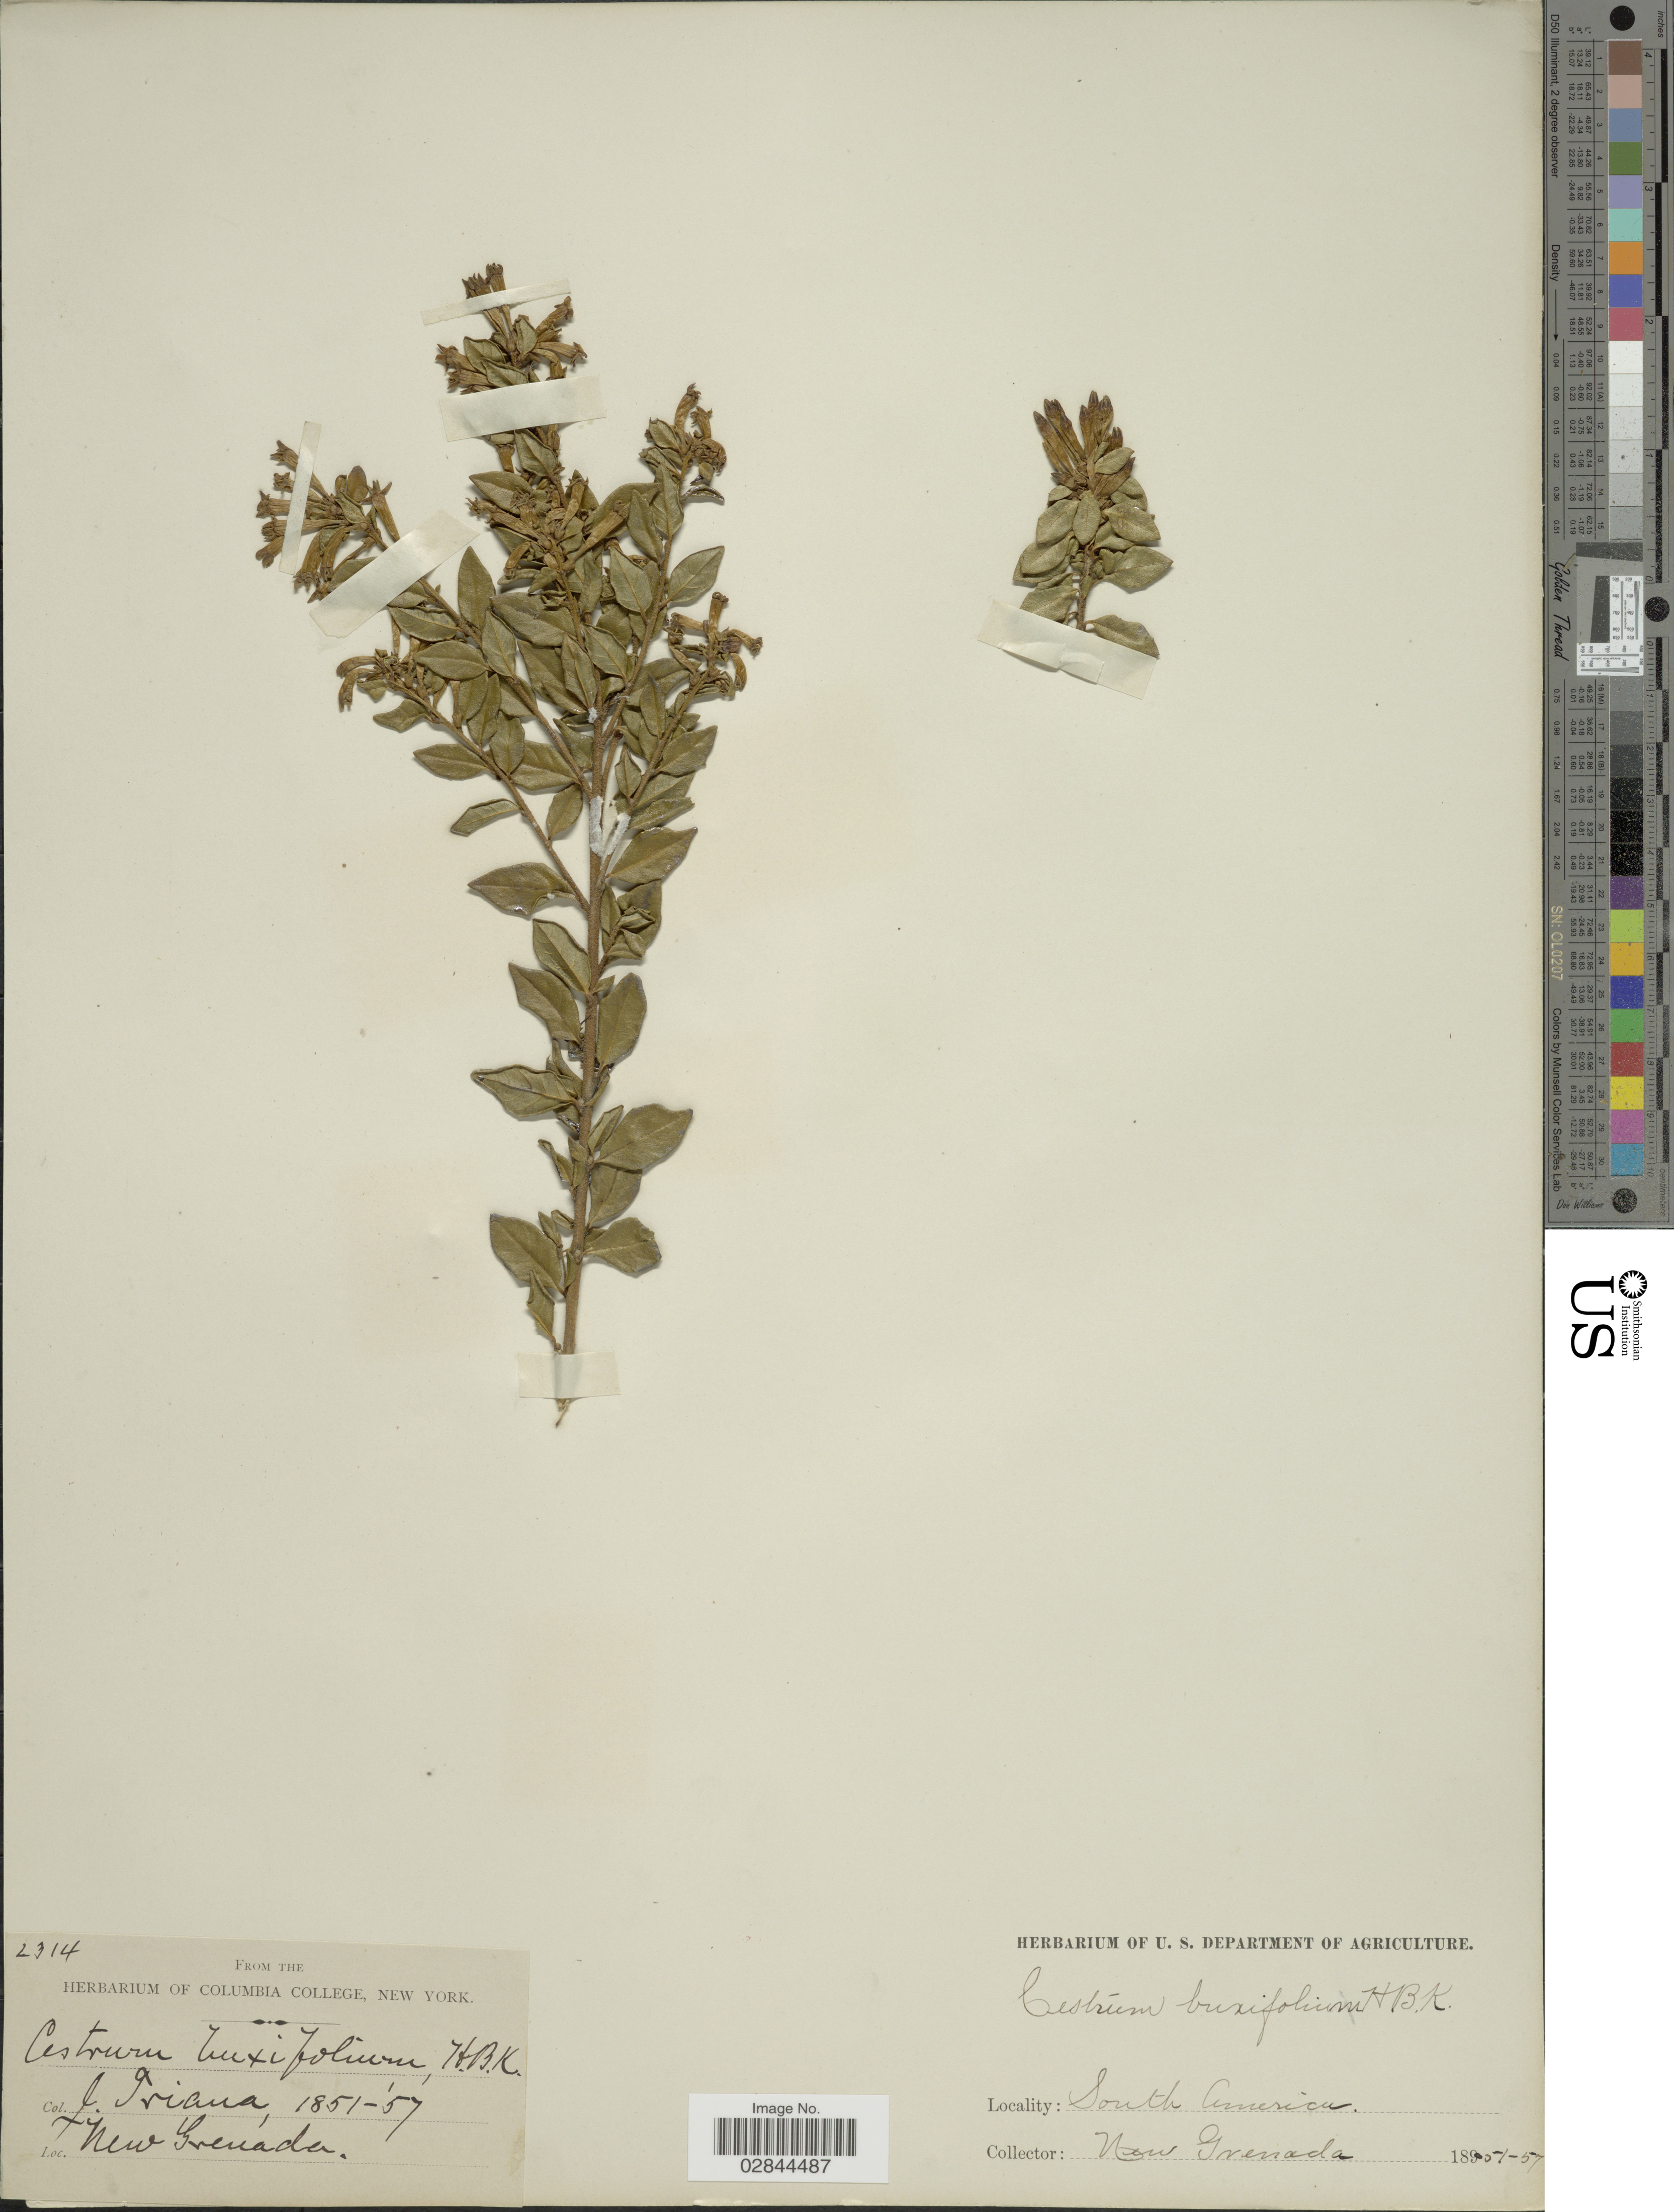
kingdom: Plantae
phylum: Tracheophyta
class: Magnoliopsida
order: Solanales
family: Solanaceae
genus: Cestrum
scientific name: Cestrum buxifolium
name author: Kunth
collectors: J. Triana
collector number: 2314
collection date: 1851/1857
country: Colombia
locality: New Grenada